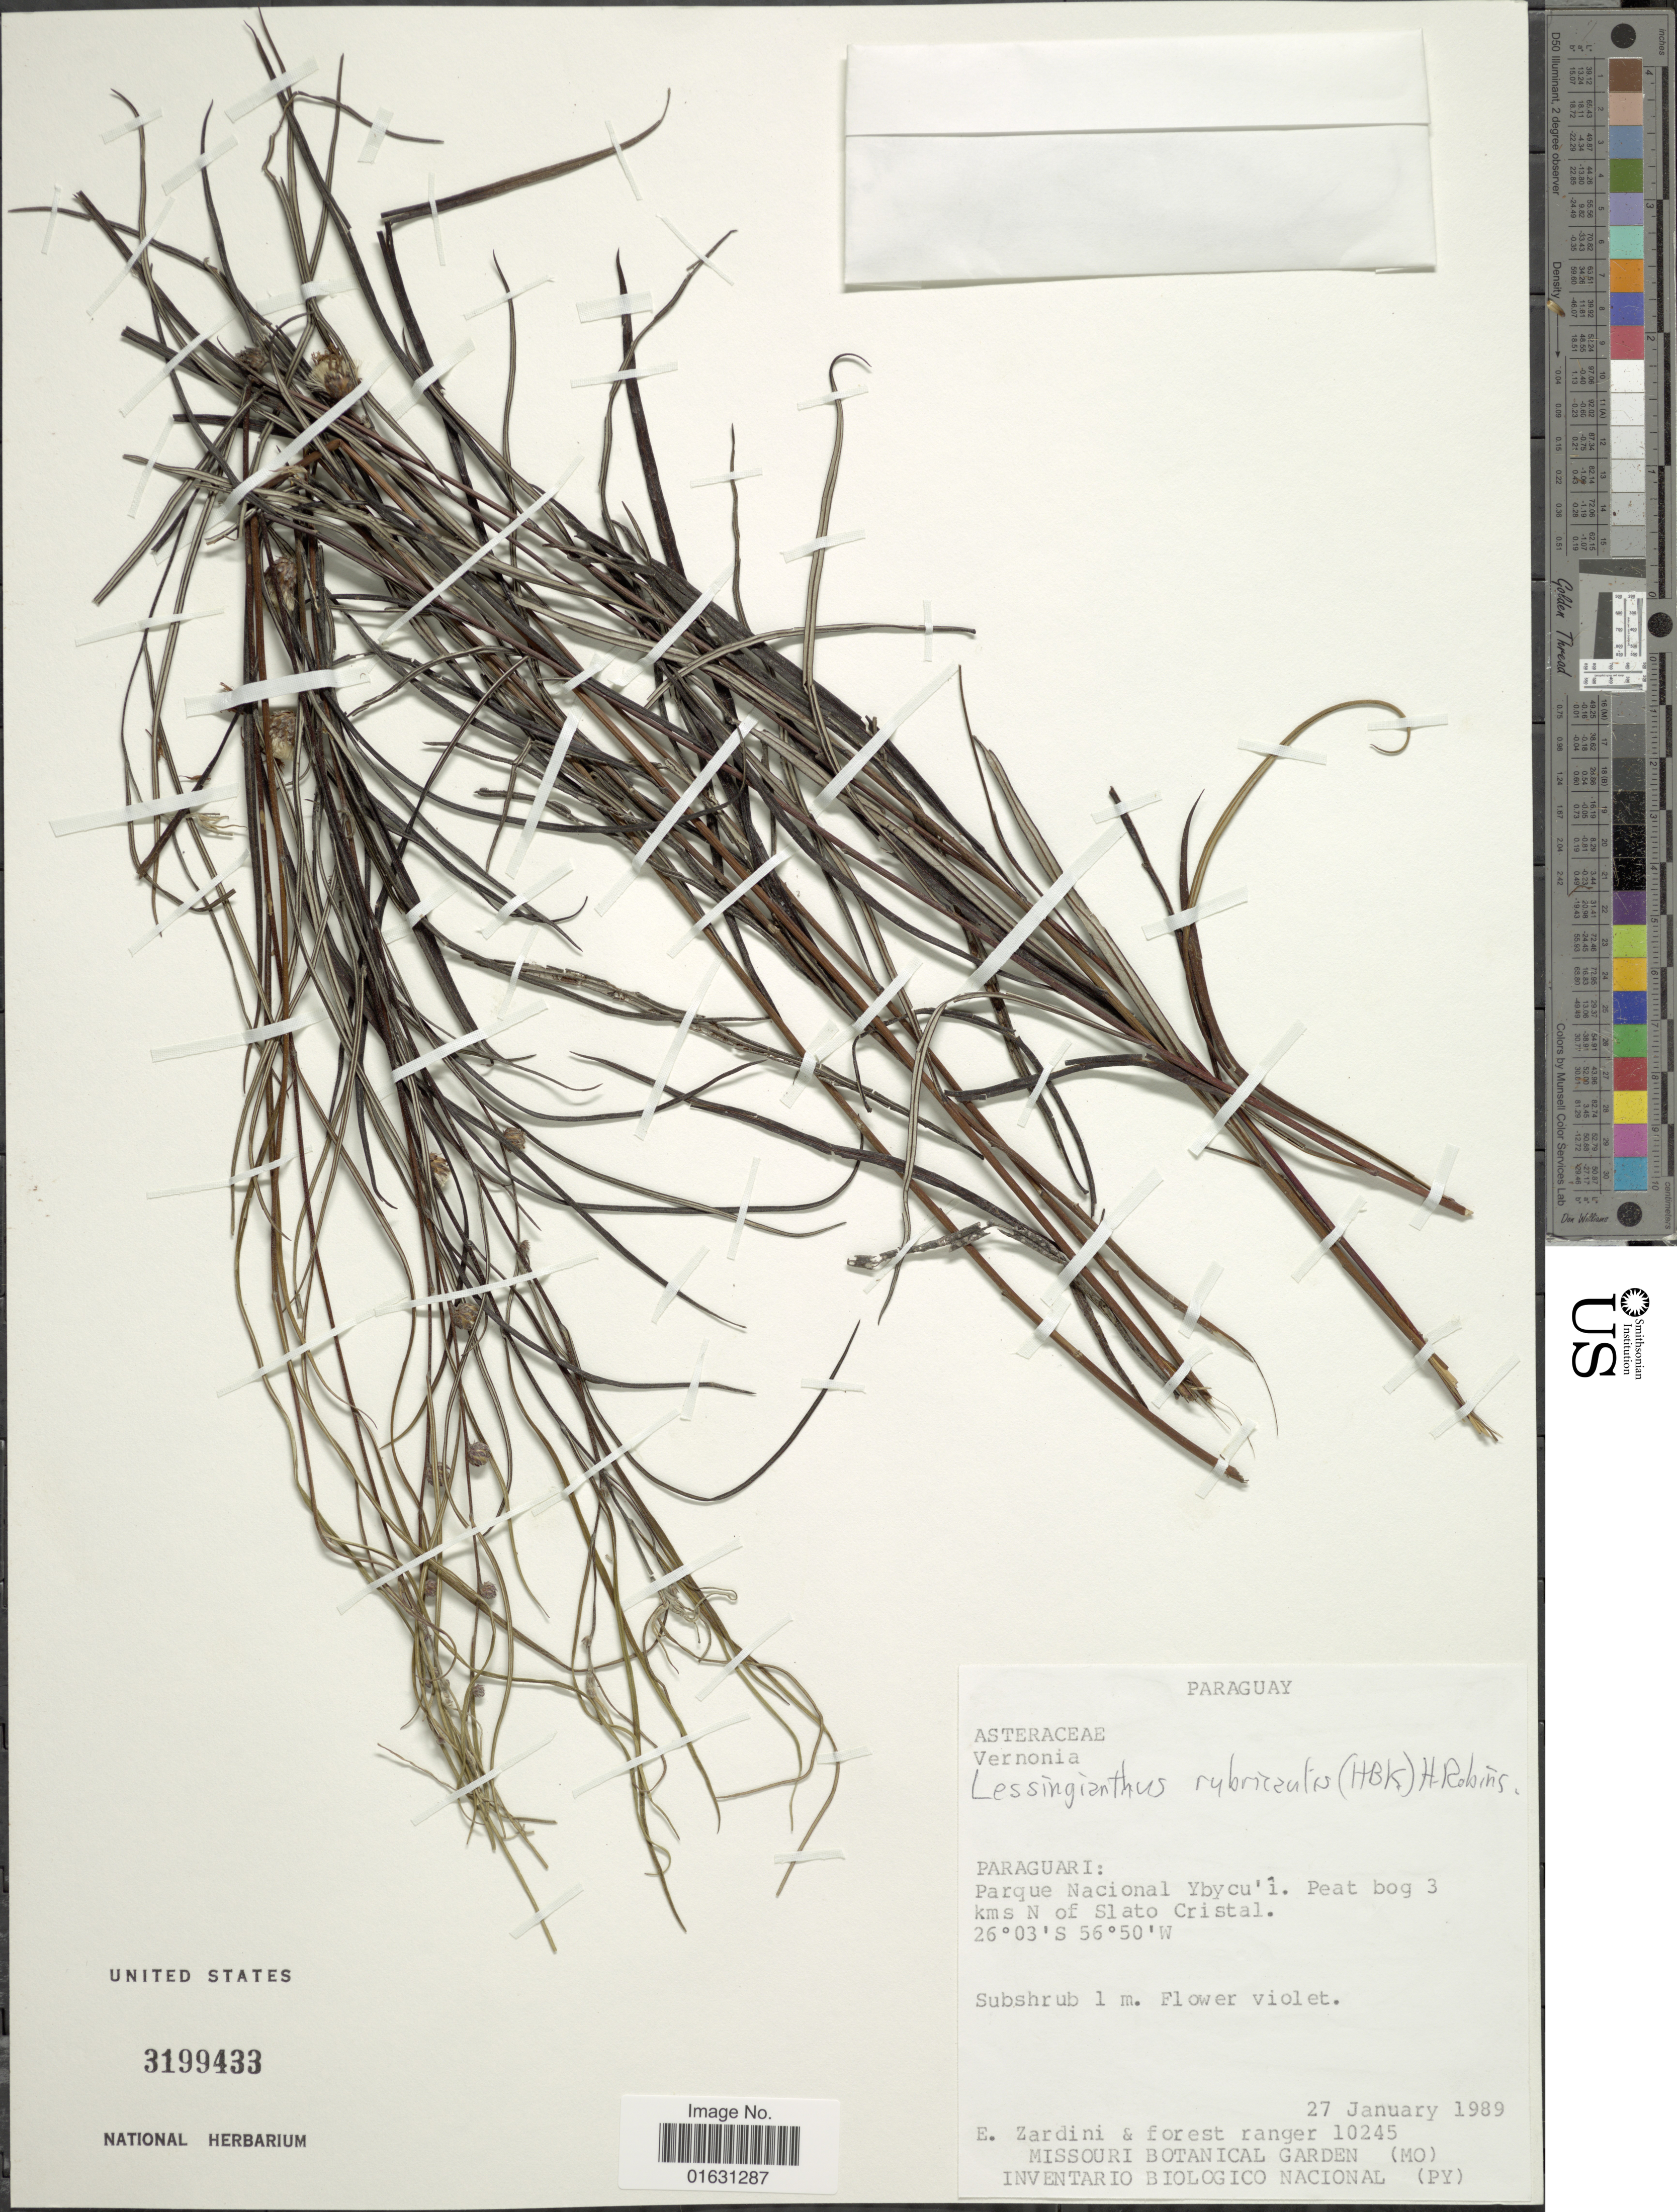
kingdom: Plantae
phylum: Tracheophyta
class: Magnoliopsida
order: Asterales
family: Asteraceae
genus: Lessingianthus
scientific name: Lessingianthus rubricaulis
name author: (Humb. & Bonpl.) H. Rob.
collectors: E. M. Zardini & et al.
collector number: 10245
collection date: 1989-01-27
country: Paraguay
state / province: Paraguari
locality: Paraguari: Parque Nacional Ybycu' i, peat bog 3 kms N of Slato Cristal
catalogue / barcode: US 3199433